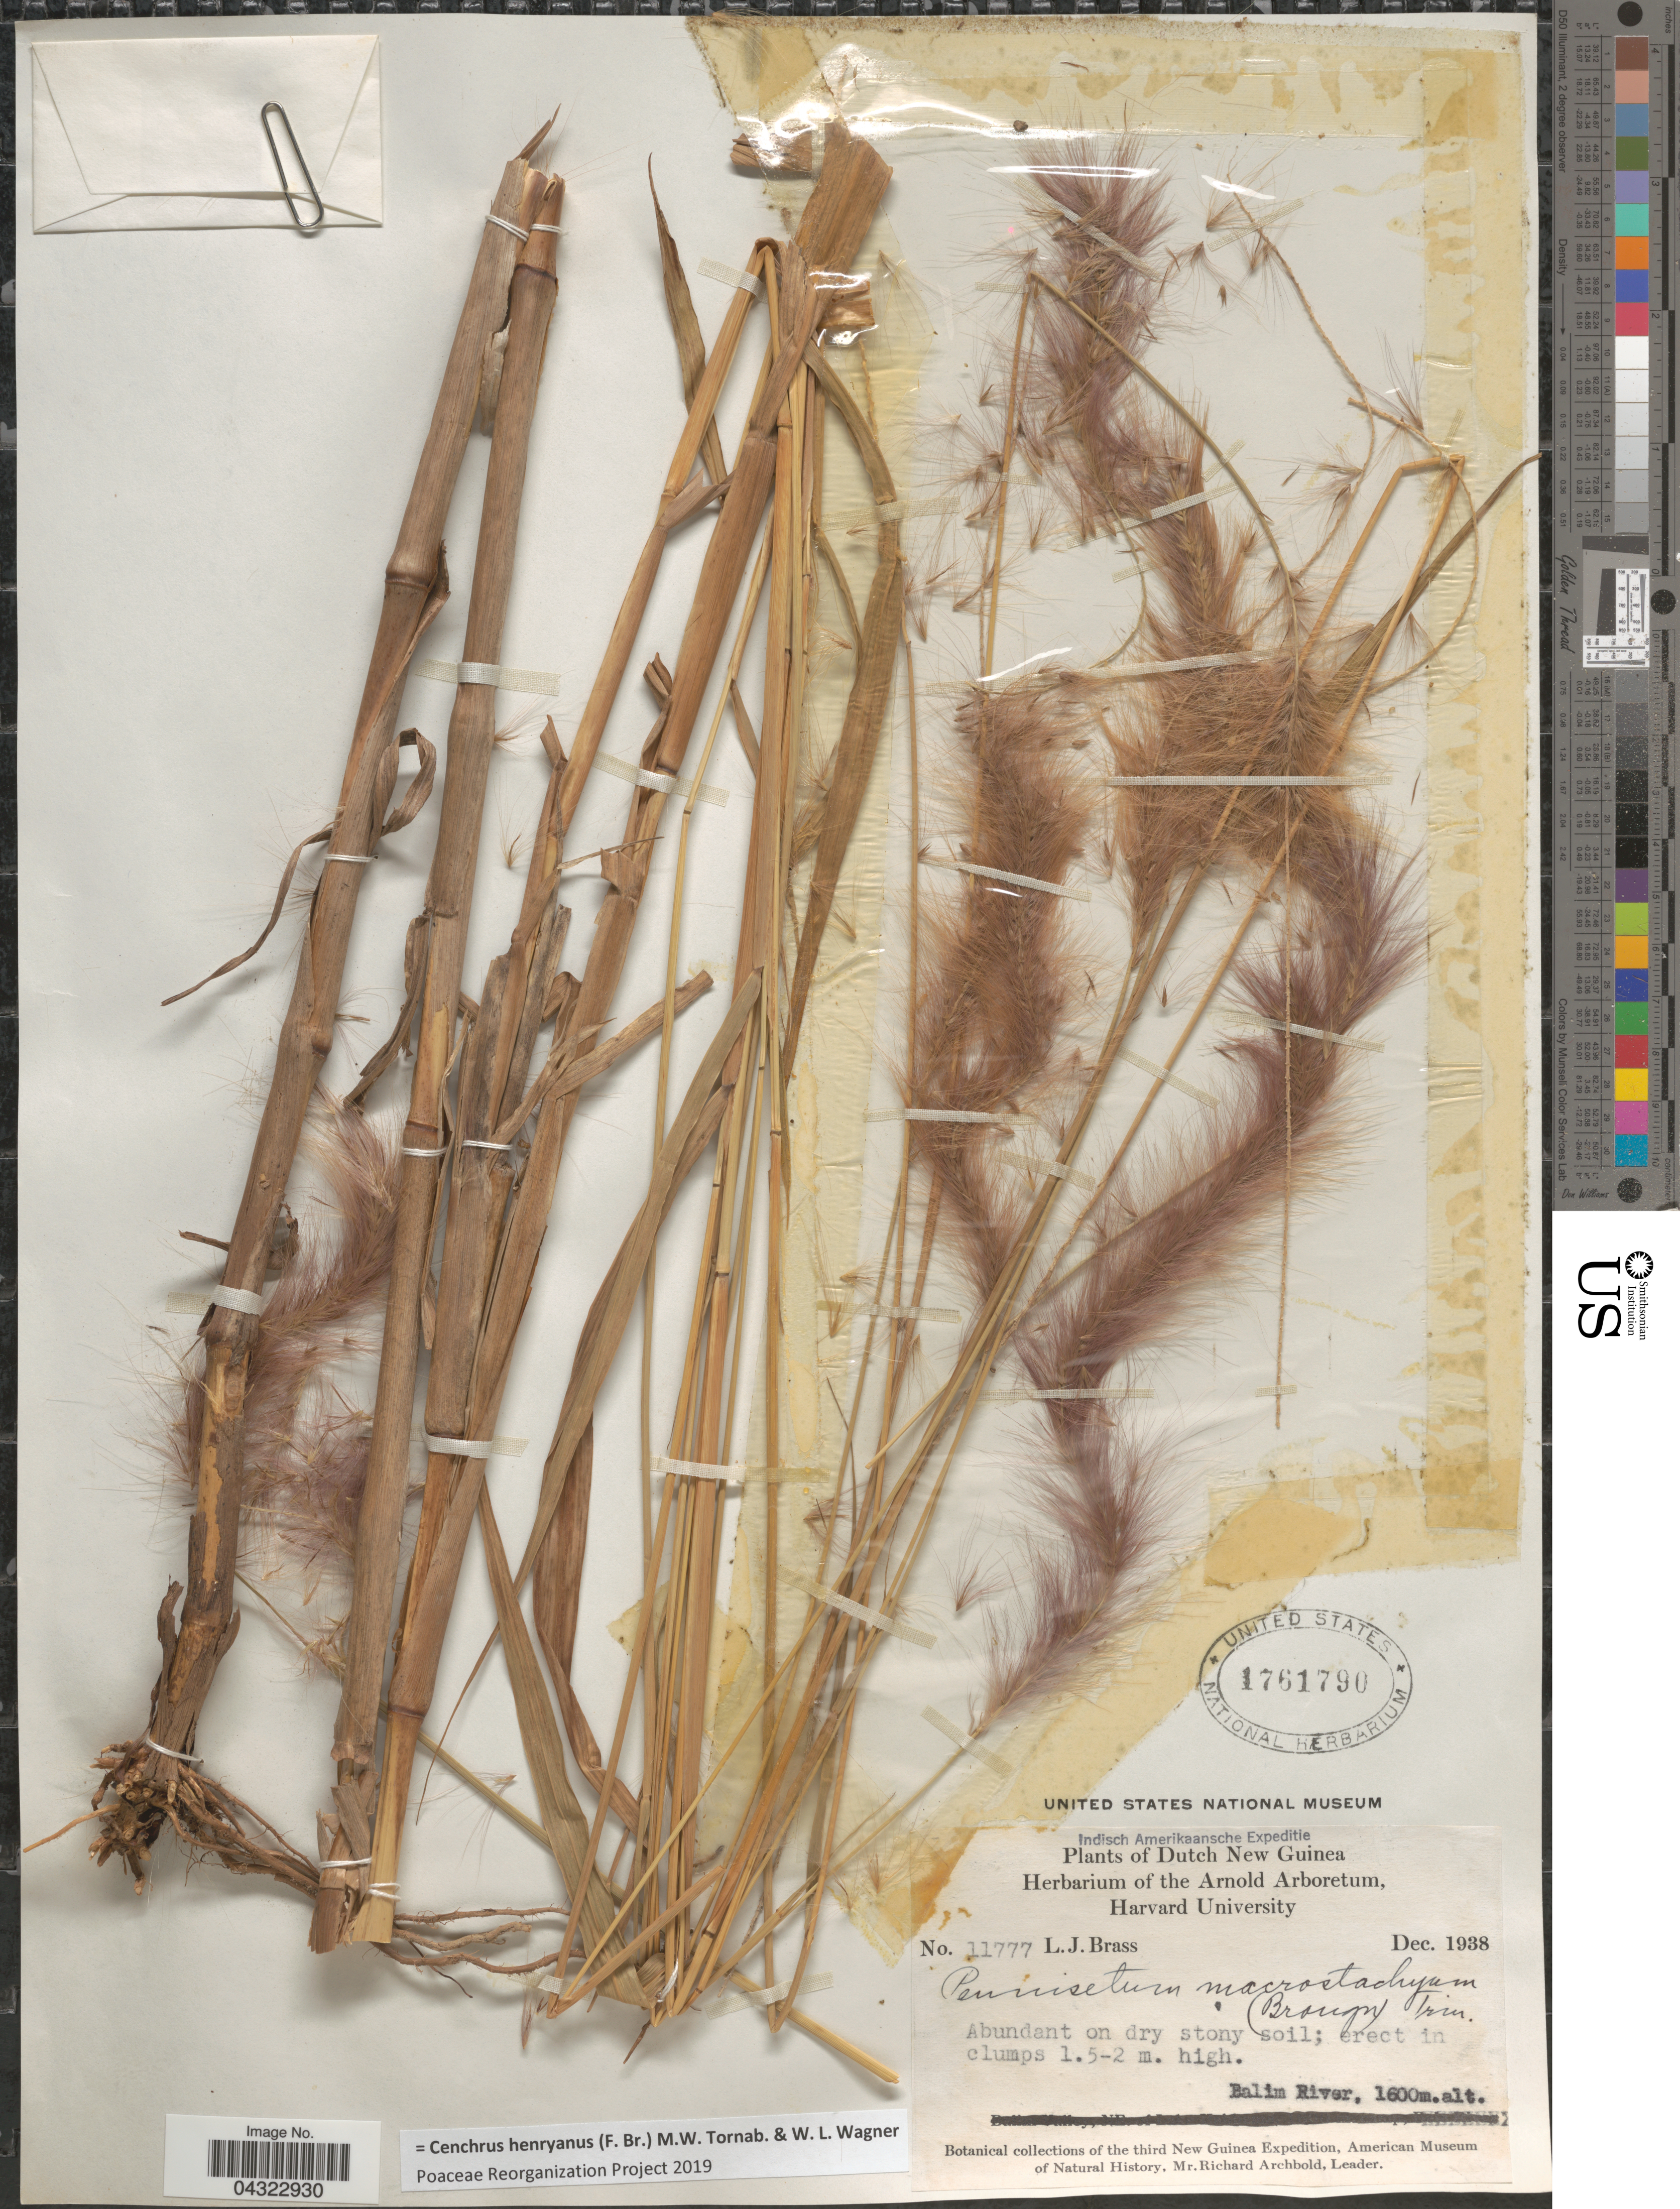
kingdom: Plantae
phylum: Tracheophyta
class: Liliopsida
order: Poales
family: Poaceae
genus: Cenchrus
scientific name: Cenchrus henryanus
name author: (F. Br.) M.W. Tornab. & W.L. Wagner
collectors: L. J. Brass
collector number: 11777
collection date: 1938-12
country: Indonesia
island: New Guinea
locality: Indisch Amerikaansche Expeditie. Dutch New Guinea. Balim River. Botanical collections of the third New Guinea Expedition.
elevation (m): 1600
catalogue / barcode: US 1761790